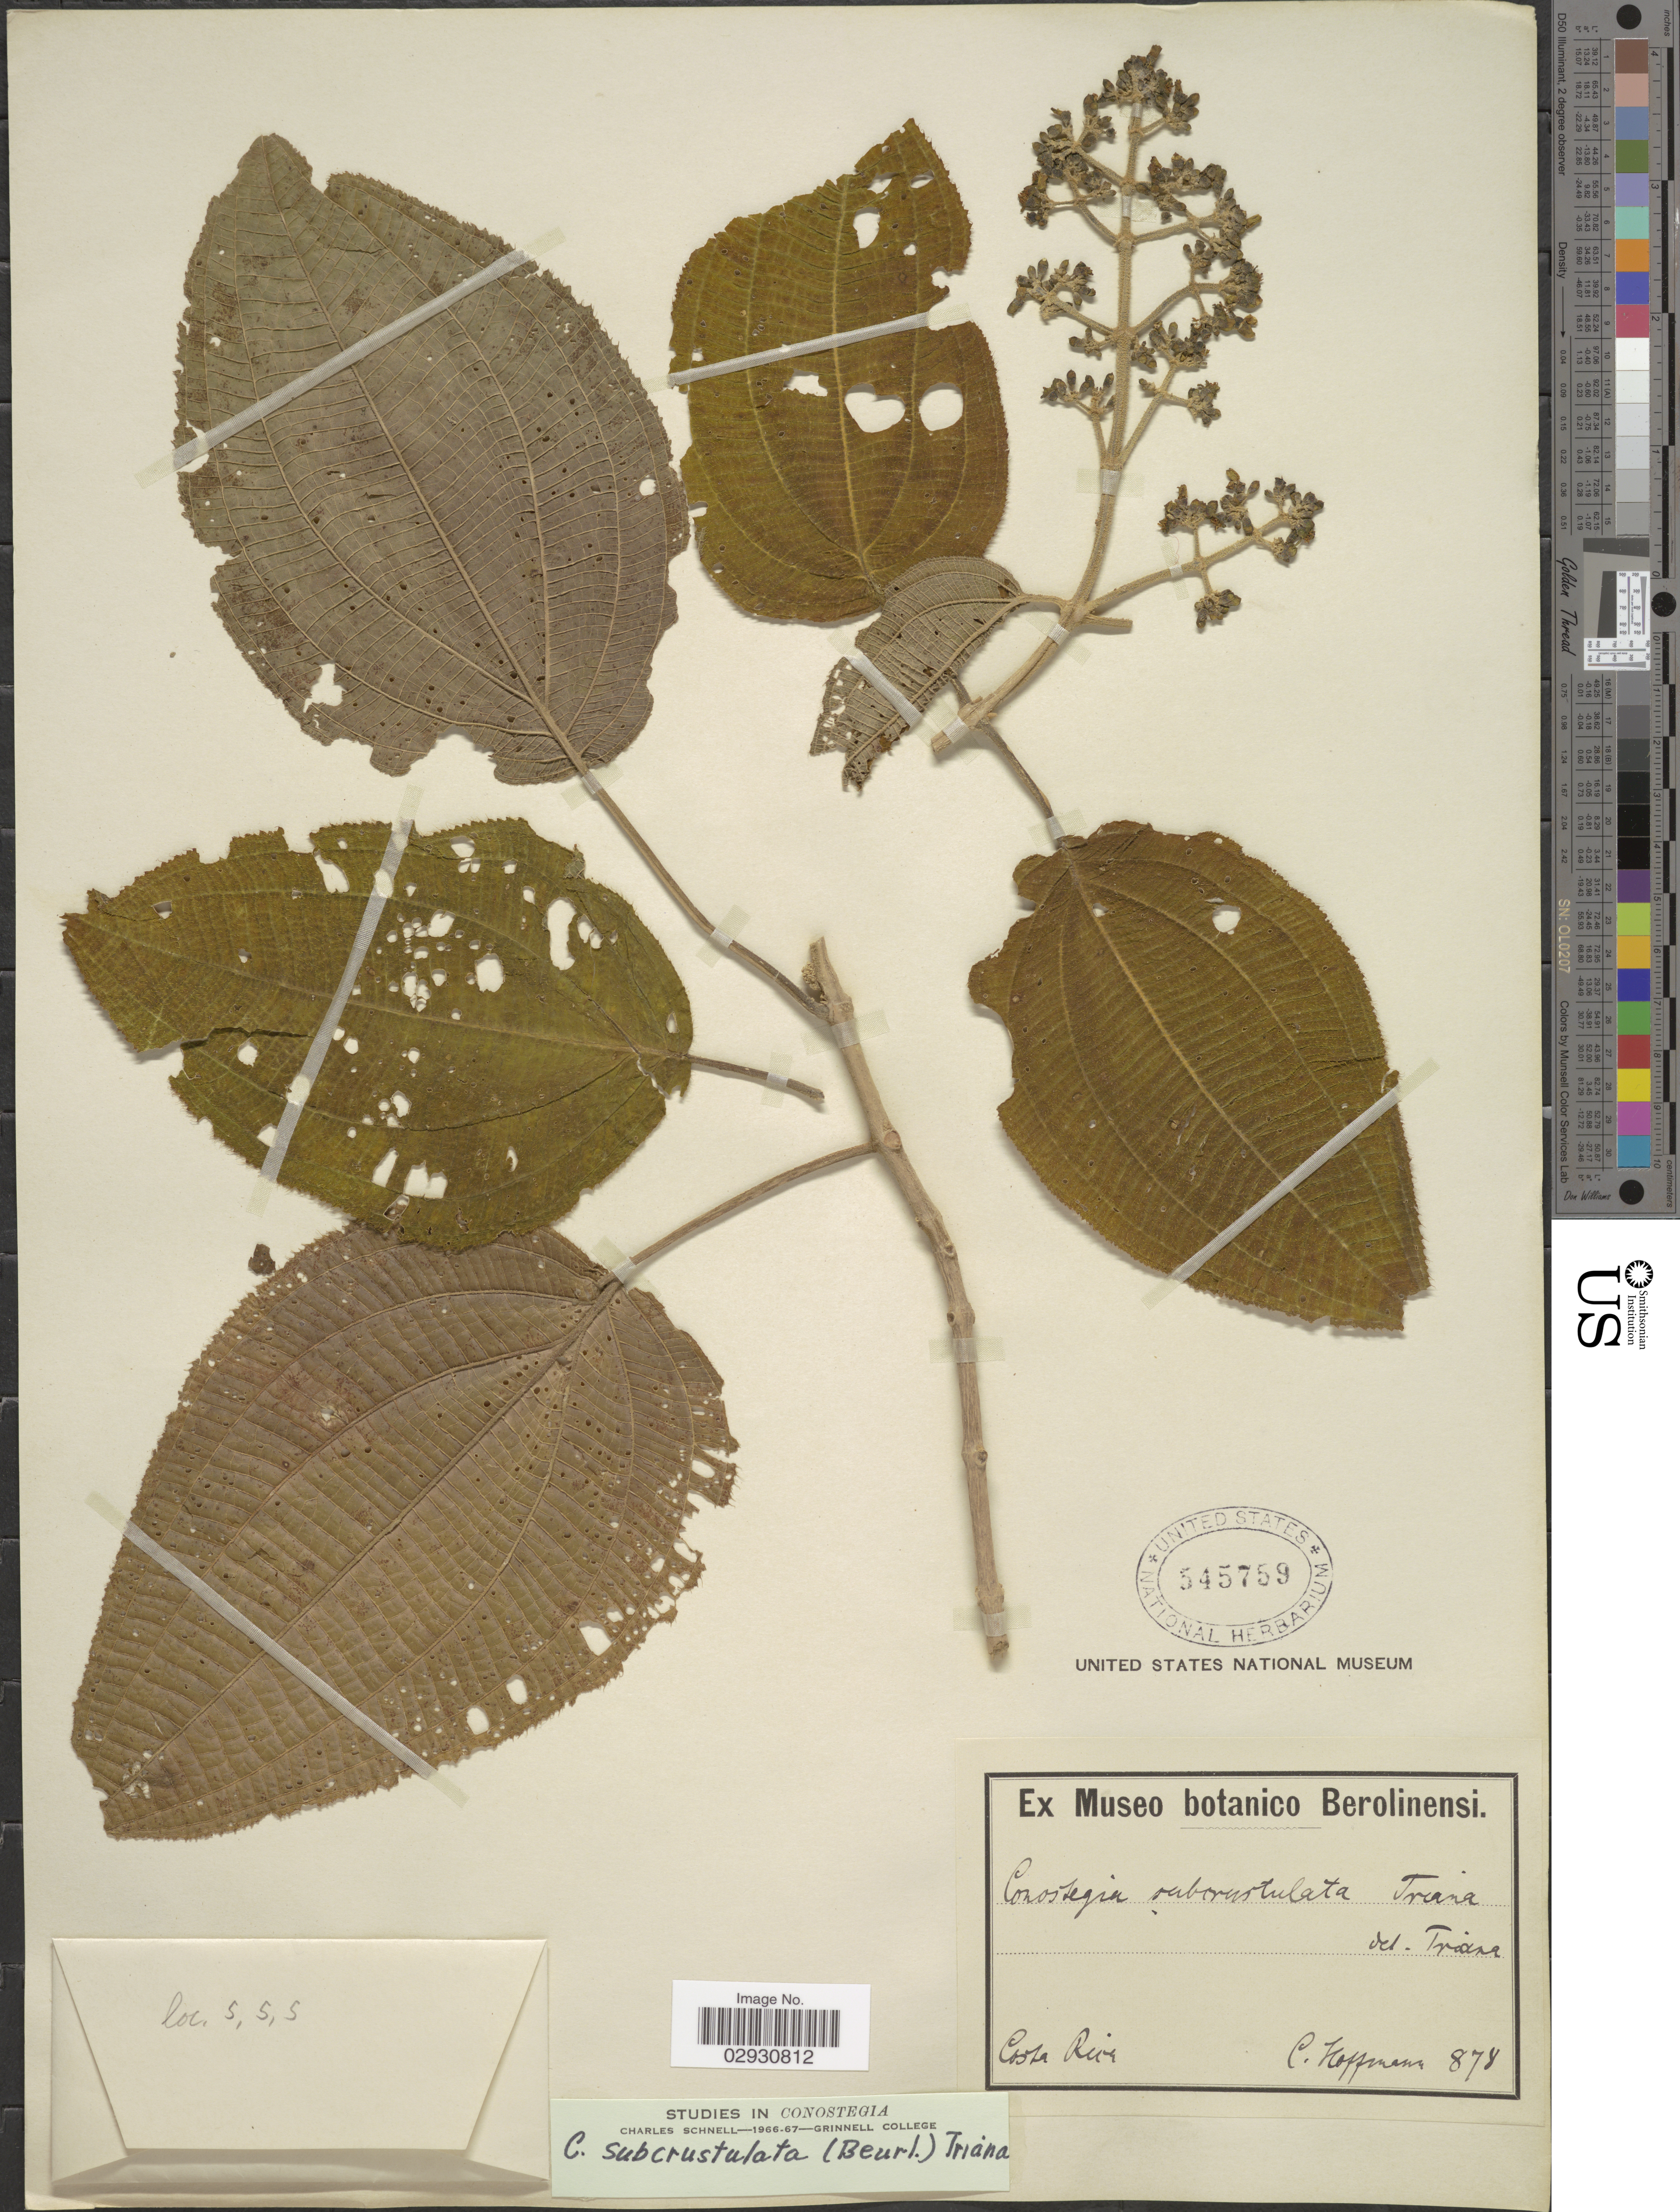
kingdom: Plantae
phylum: Tracheophyta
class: Magnoliopsida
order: Myrtales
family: Melastomataceae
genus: Conostegia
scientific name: Conostegia subcrustulata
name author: (Beurl.) Triana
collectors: C. Hoffmann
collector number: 878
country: Costa Rica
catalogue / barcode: US 545759